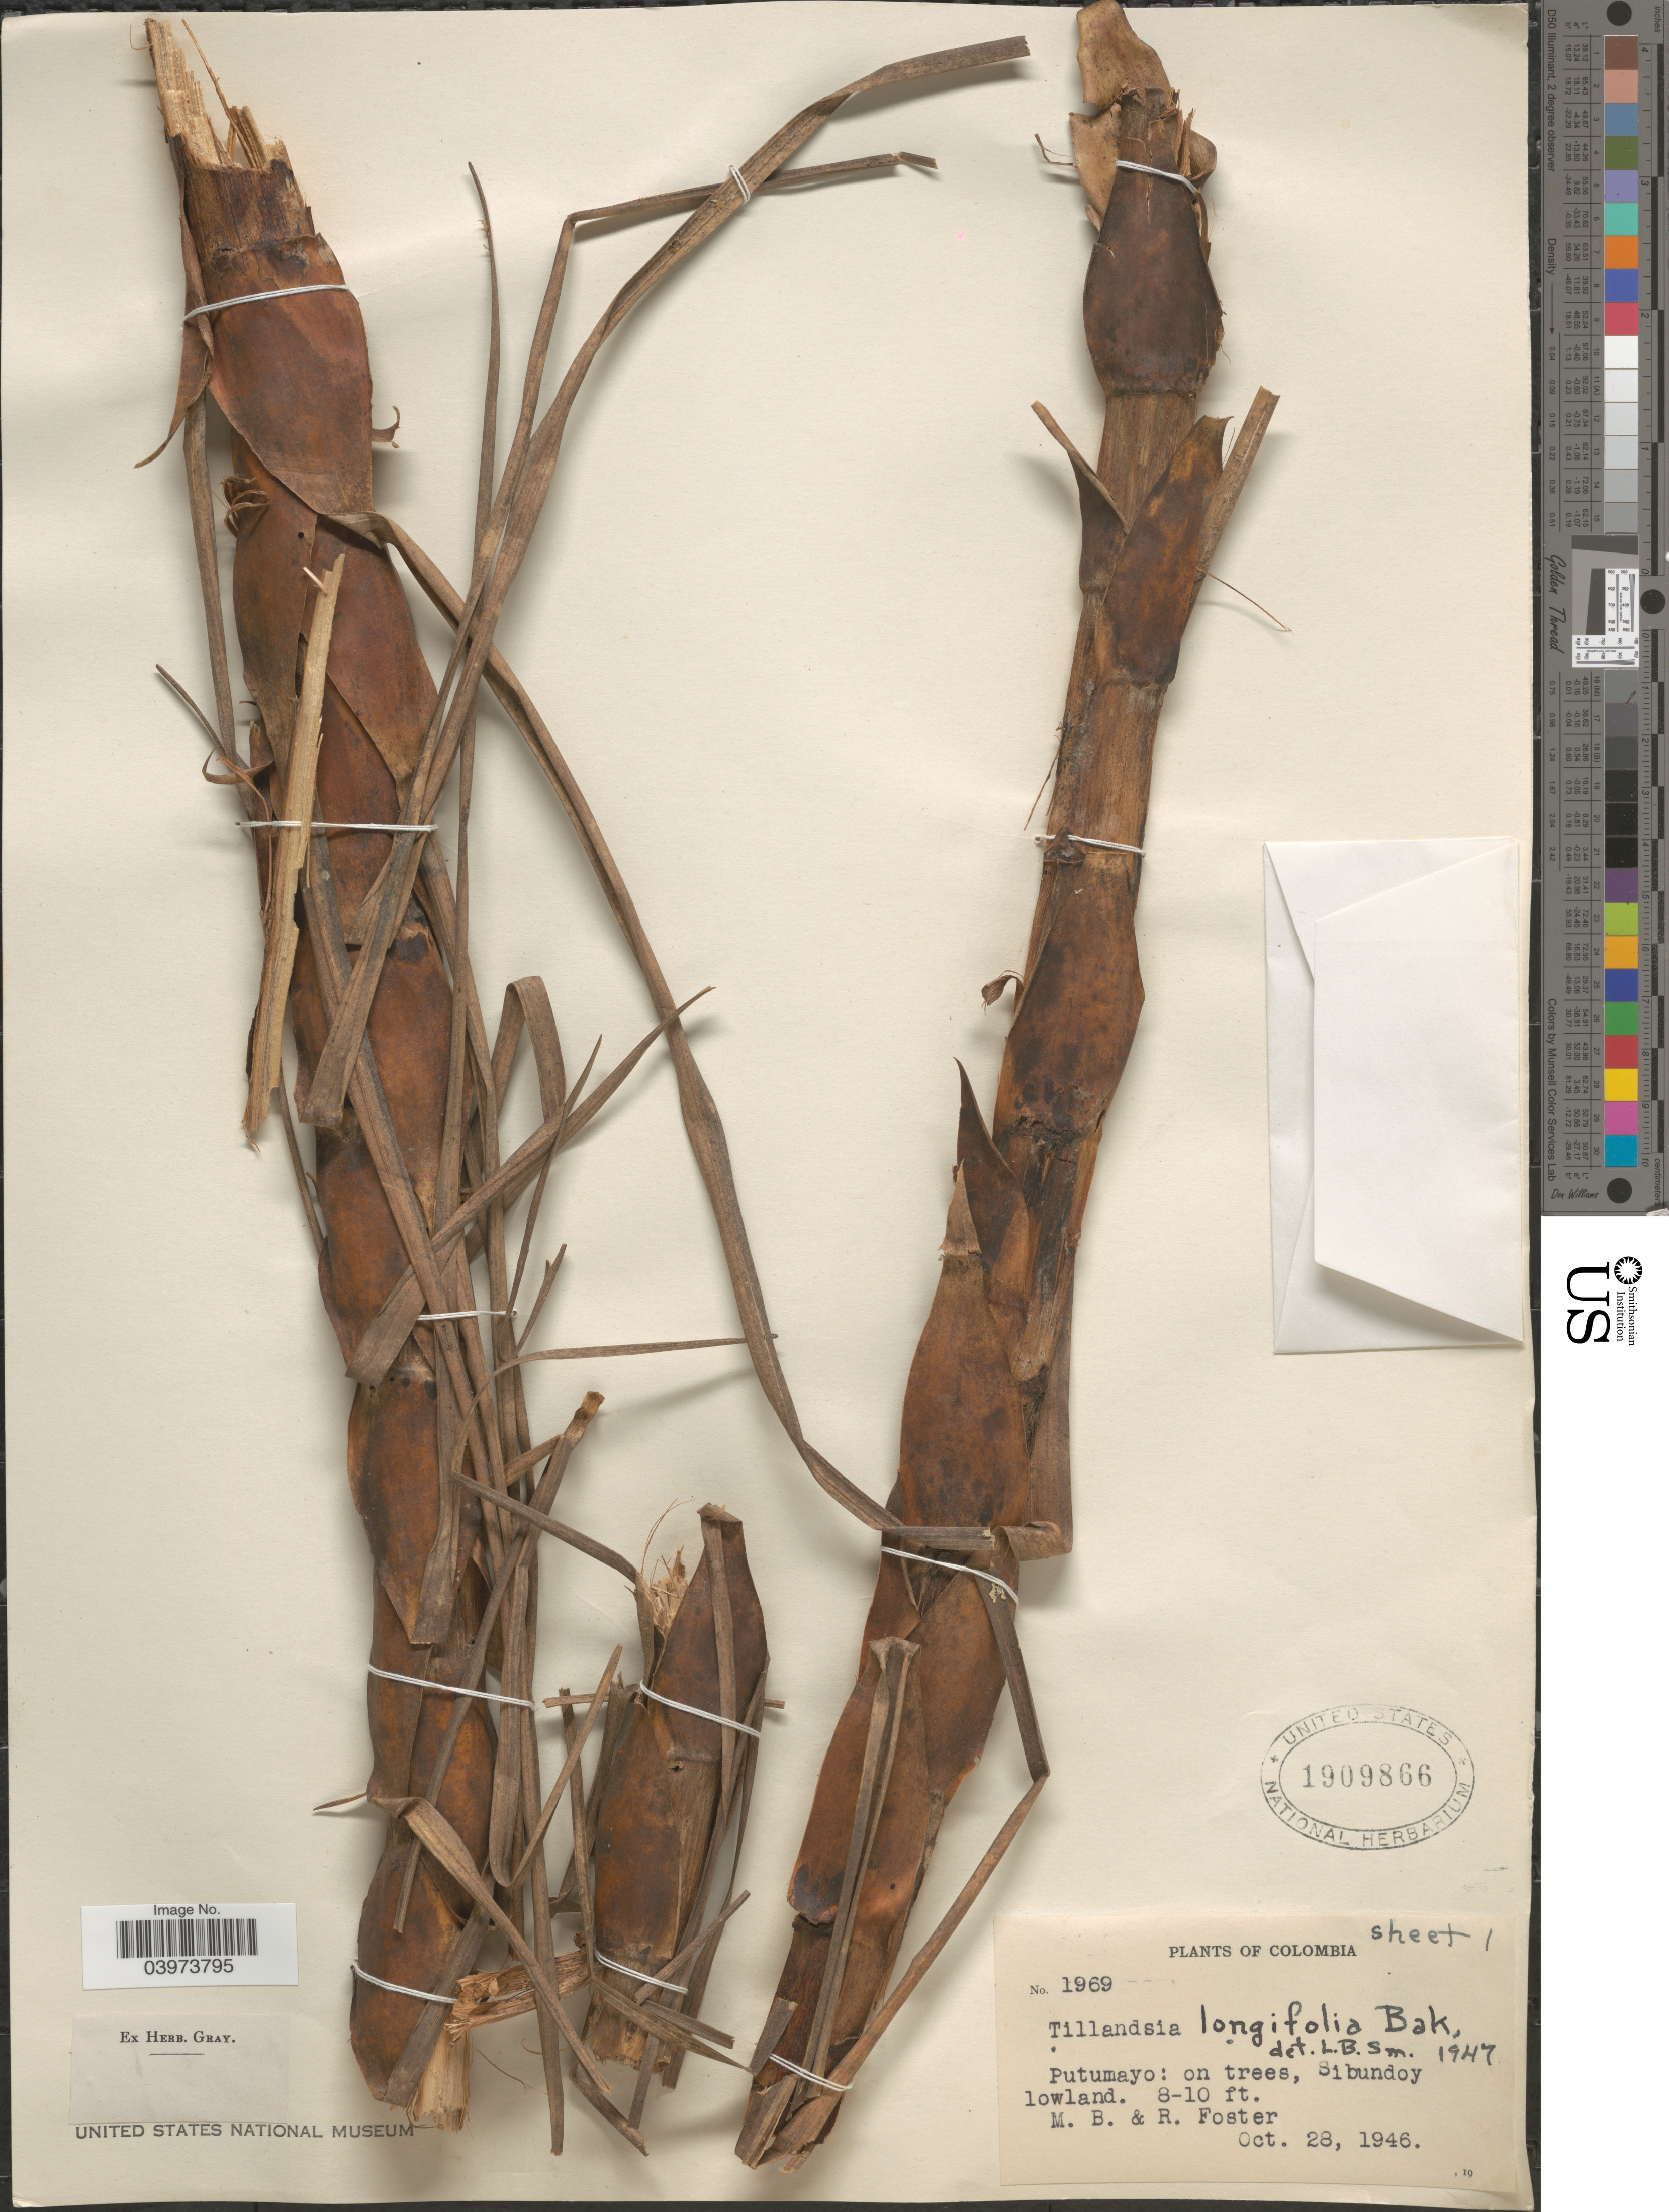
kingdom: Plantae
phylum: Tracheophyta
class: Liliopsida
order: Poales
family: Bromeliaceae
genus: Tillandsia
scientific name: Tillandsia longifolia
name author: Baker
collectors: M. B. Foster & R. Foster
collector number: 1969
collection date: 1946-10-28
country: Colombia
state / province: Putumayo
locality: On trees, Sibundoy lowland.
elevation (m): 2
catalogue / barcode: US 1909866